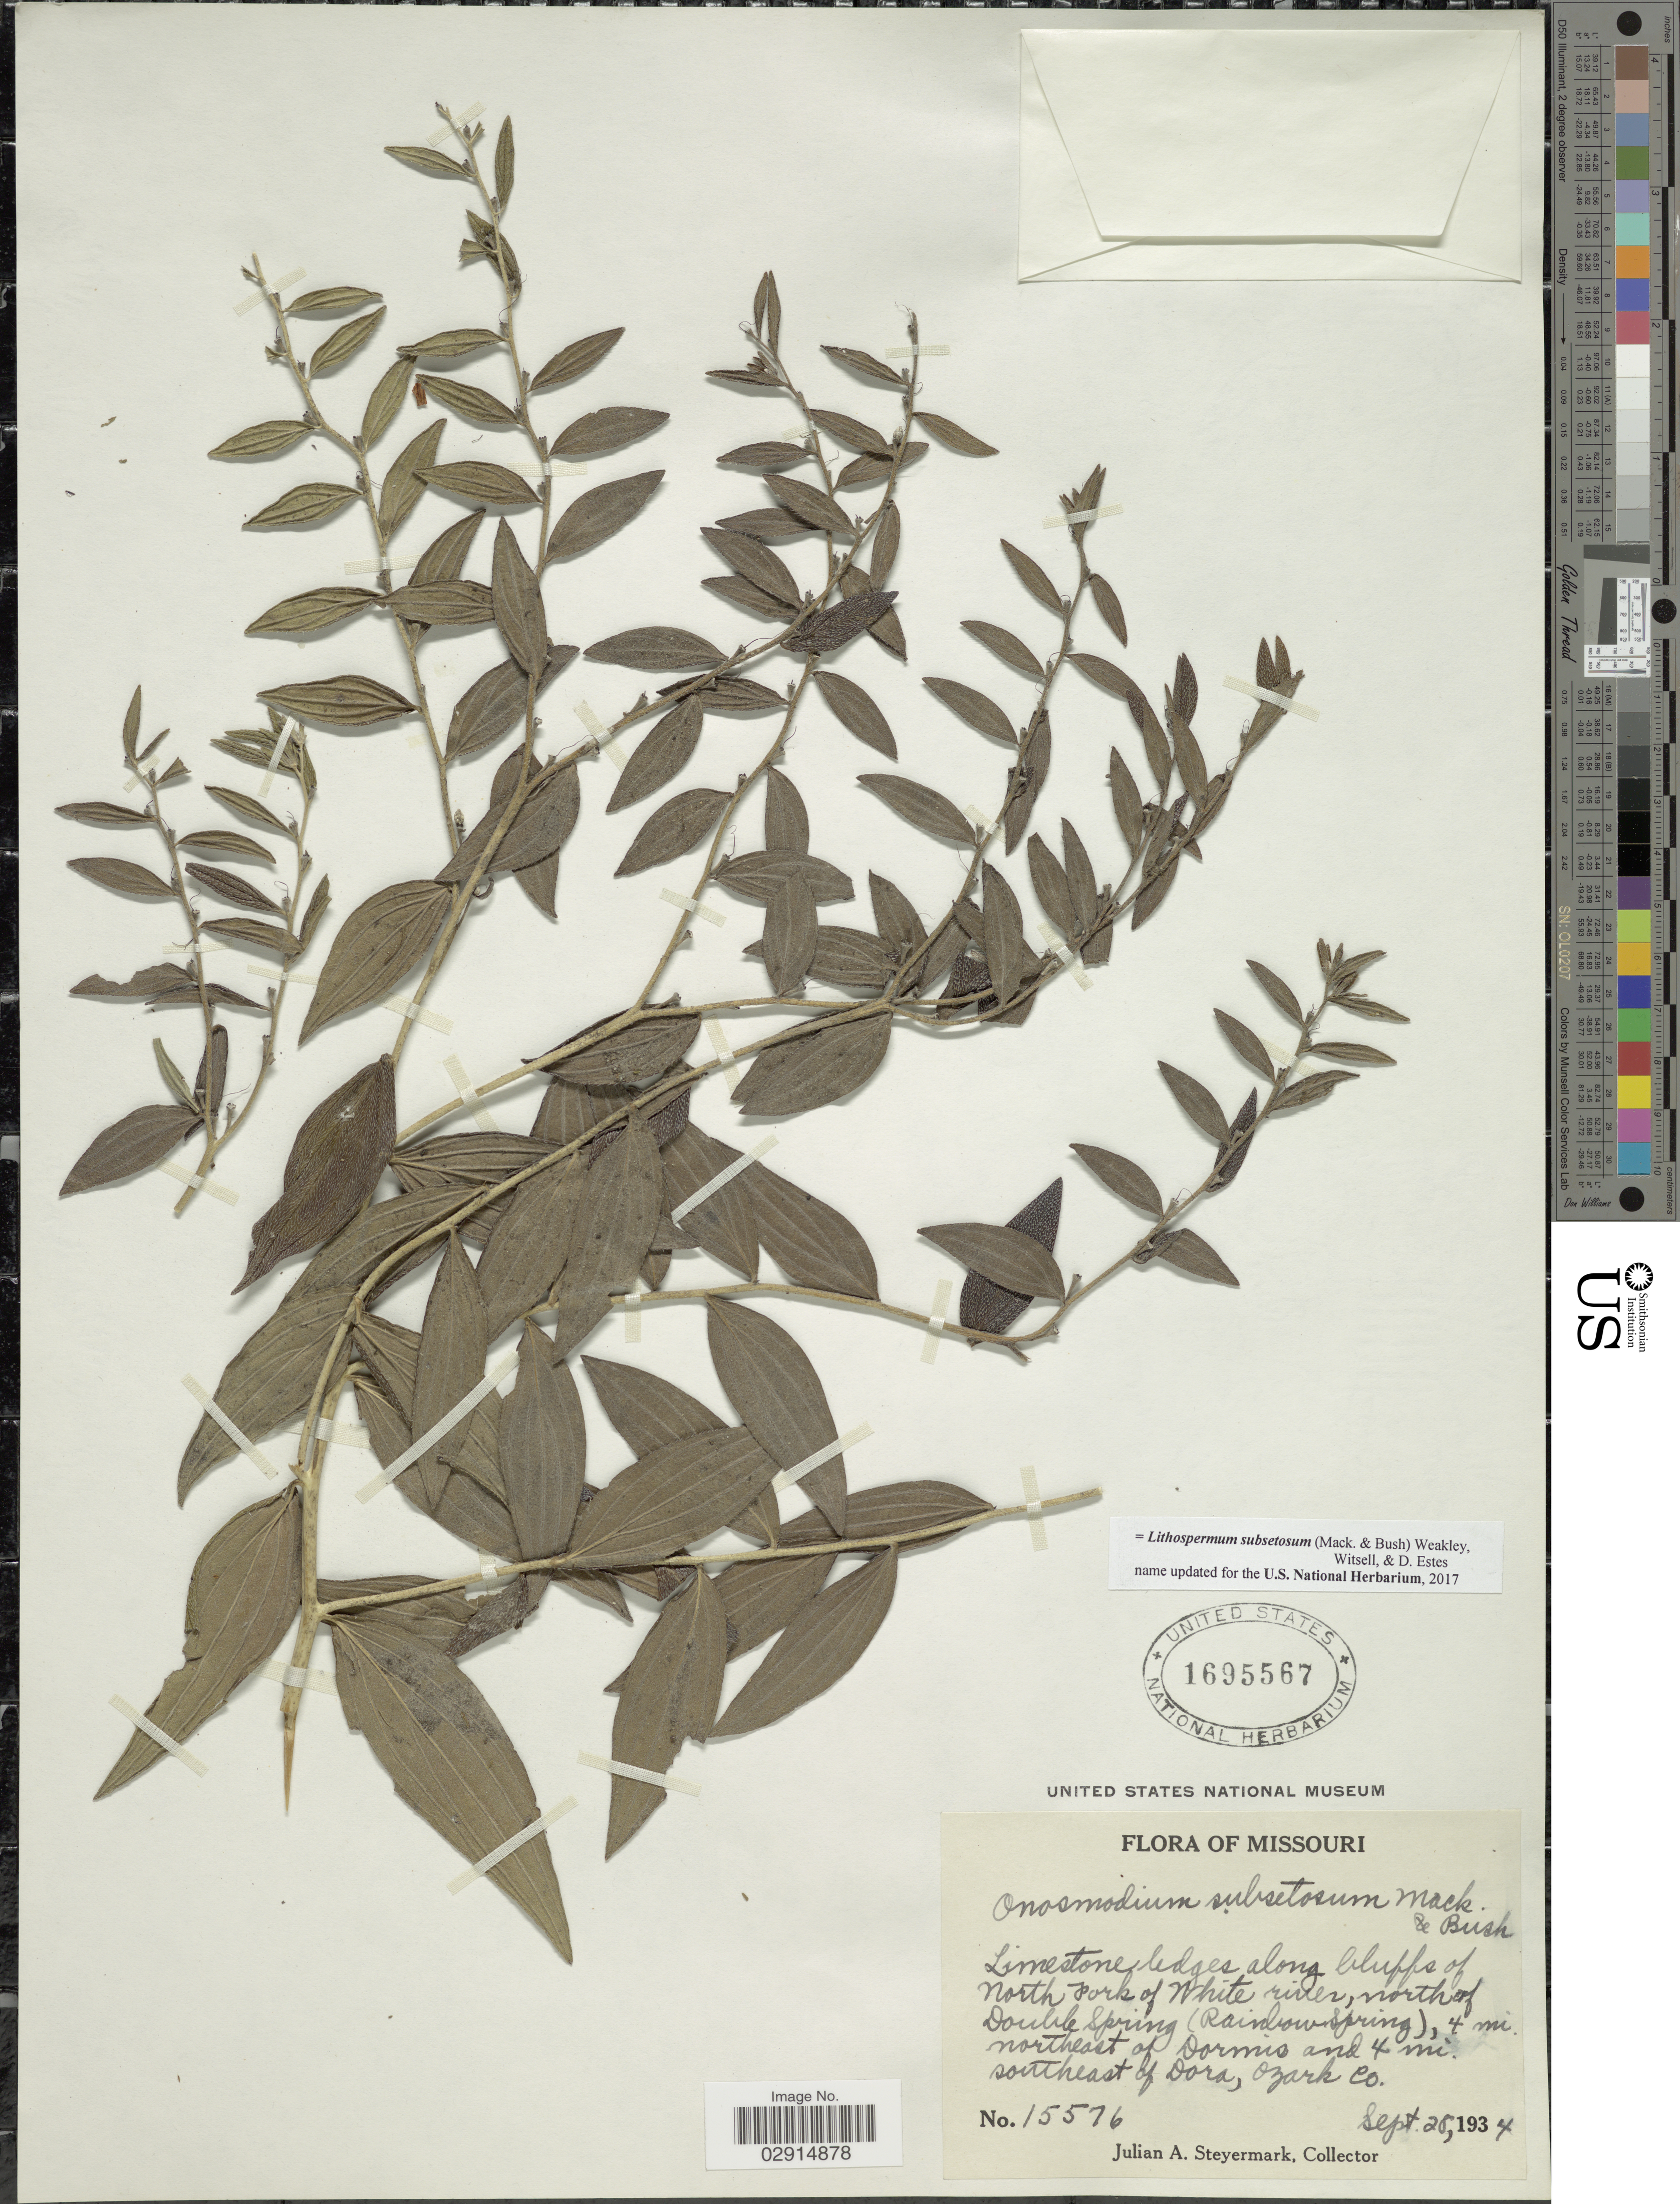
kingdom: Plantae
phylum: Tracheophyta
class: Magnoliopsida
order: Boraginales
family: Boraginaceae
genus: Lithospermum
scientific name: Lithospermum subsetosum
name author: (Mack. & Bush) Weakley et al.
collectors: J. Steyermark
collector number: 15576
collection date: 1934-09-28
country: United States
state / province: Missouri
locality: Limestone ledges along bluffs of North Fork of White river, north of Double Spring (Rainbow Spring), 4 mi. northeast of Dormis and 4 mi. southeast of Dora, Ozark Co. MIssouri.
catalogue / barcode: US 1695567